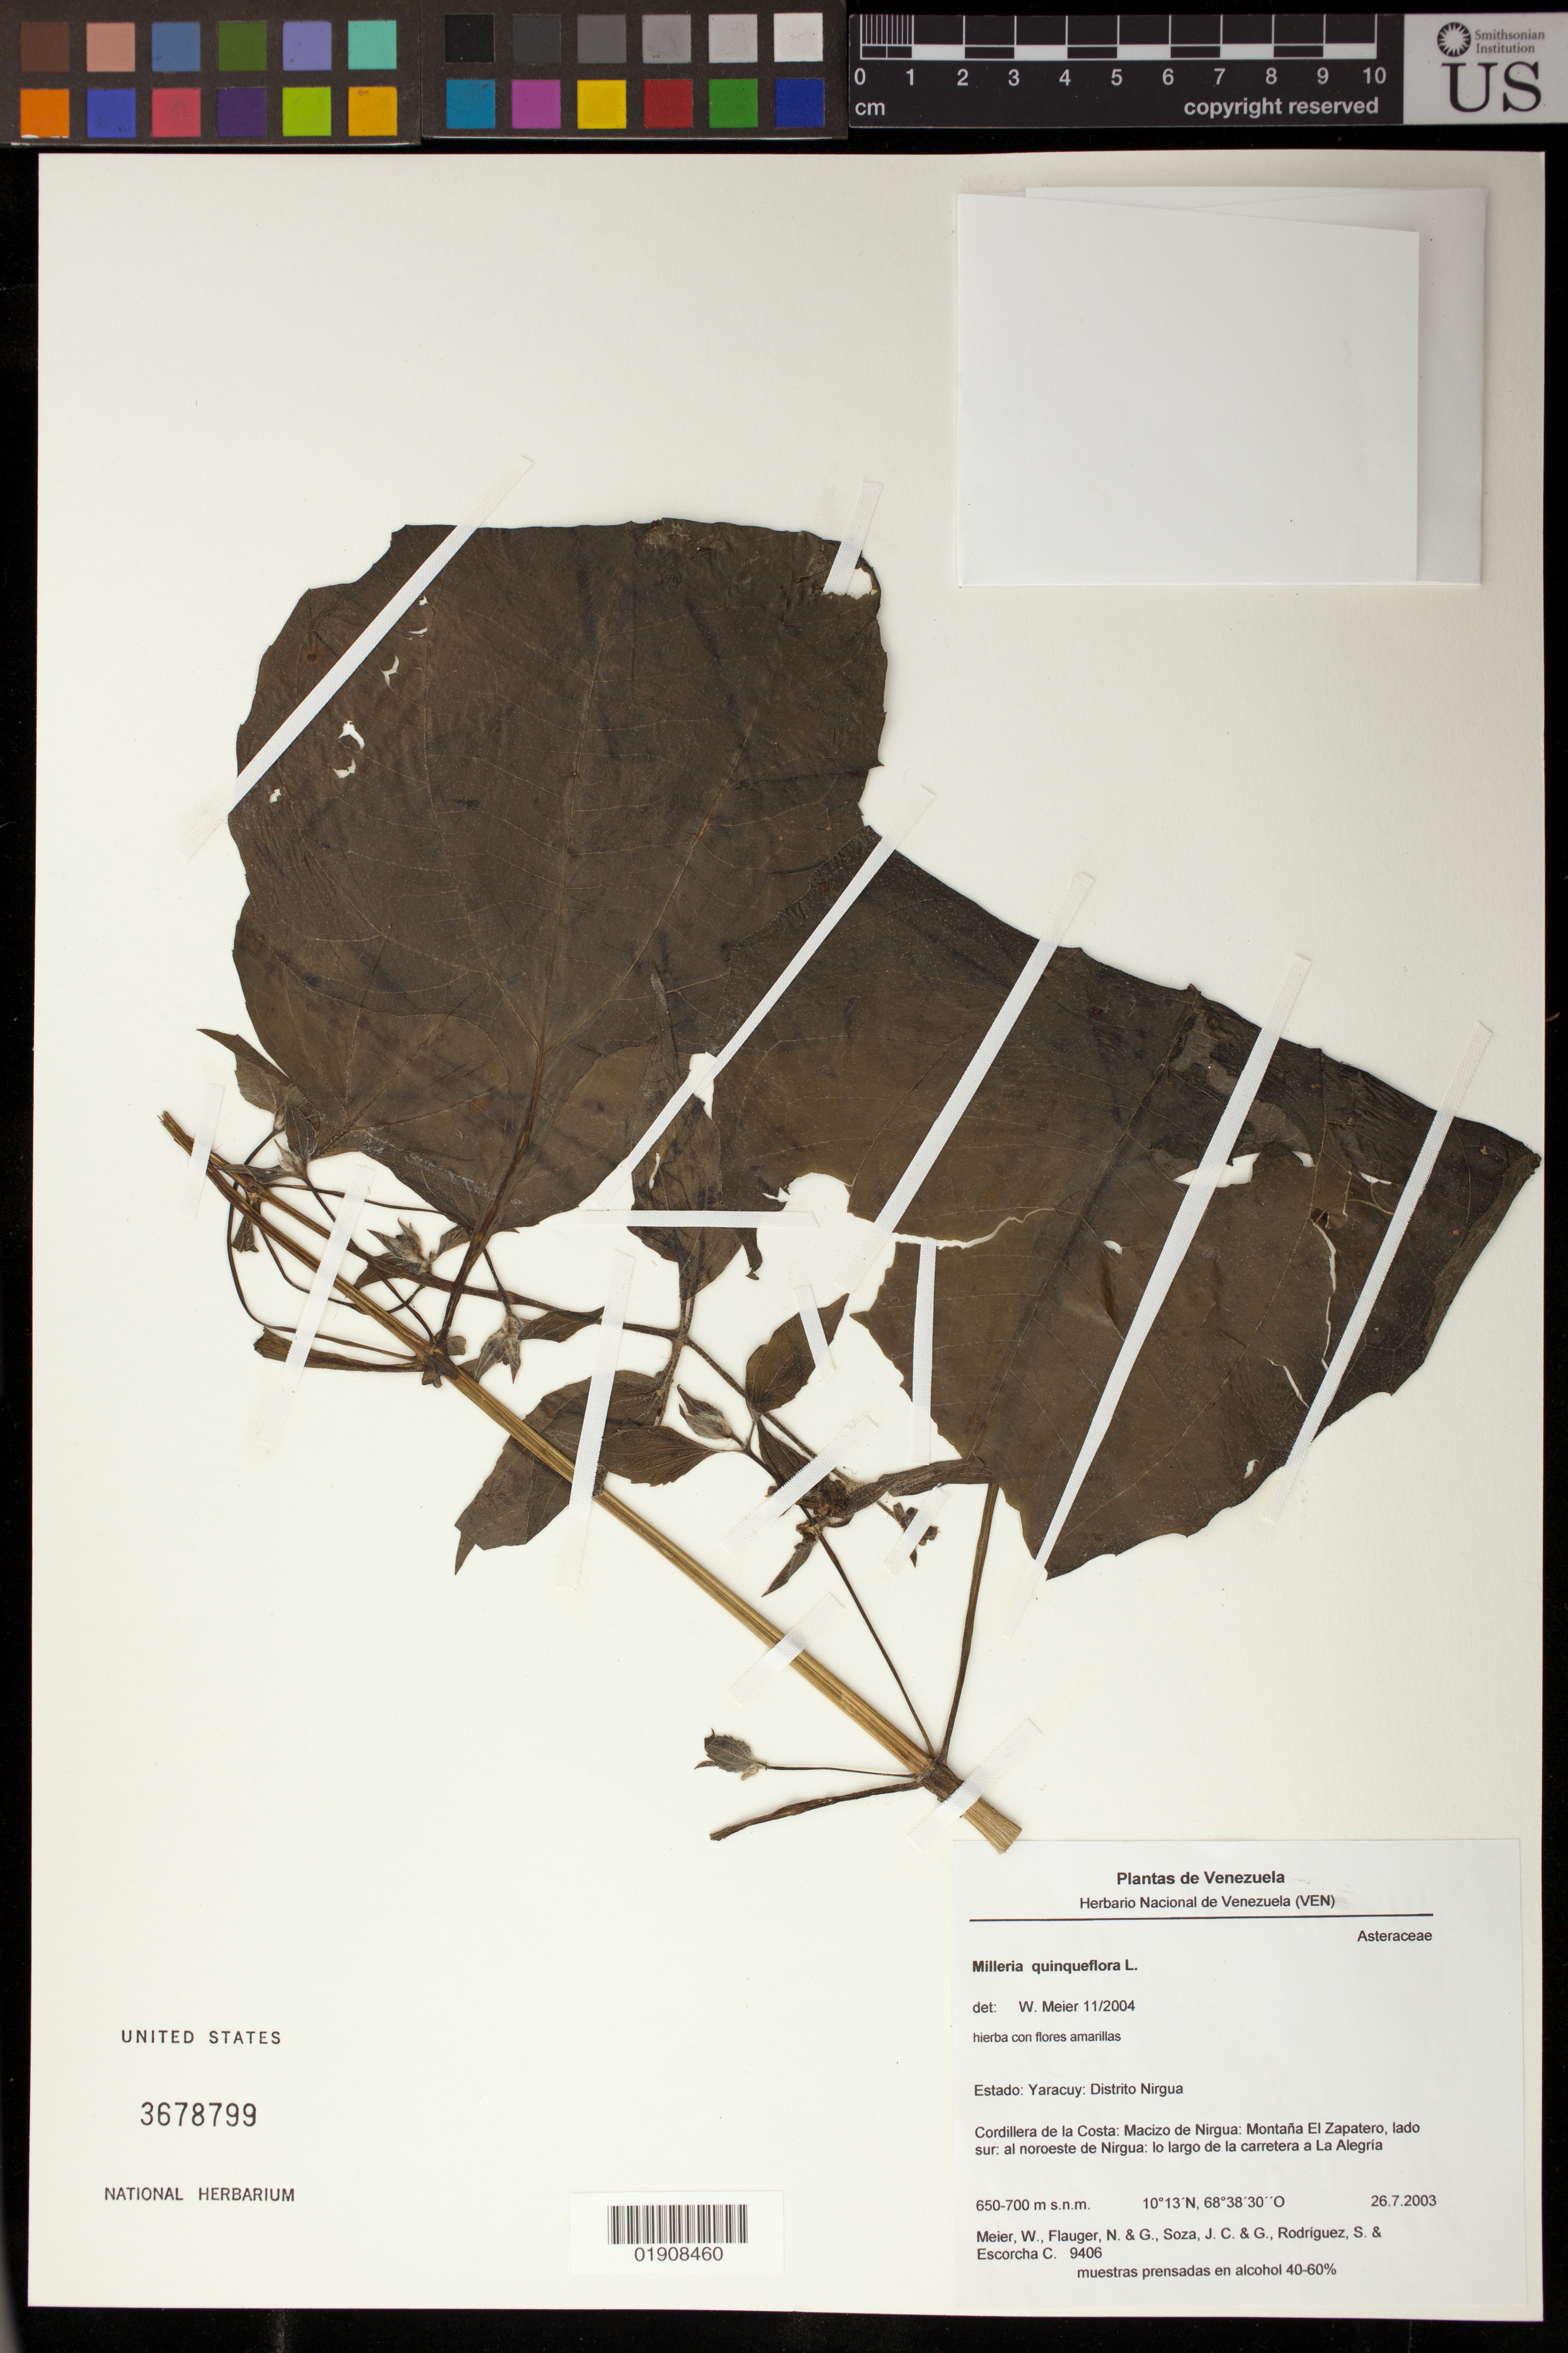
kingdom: Plantae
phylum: Tracheophyta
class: Magnoliopsida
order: Asterales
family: Asteraceae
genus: Milleria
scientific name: Milleria quinqueflora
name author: L.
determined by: Meier, Winfried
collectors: W. Meier, N. Flauger, G. Soza & J. Rodriguez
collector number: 9406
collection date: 2003-07-26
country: Venezuela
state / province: Yaracuy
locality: Distrito Nirgua, Cordillera de la Costa: Macizo de Nirgua: Montana El Zapatero, lado sur: al noroeste de Nirgua: lo largo de la carretera a La Alegria.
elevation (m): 650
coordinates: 10 13 N, 68 38 30 E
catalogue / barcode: US 3678799